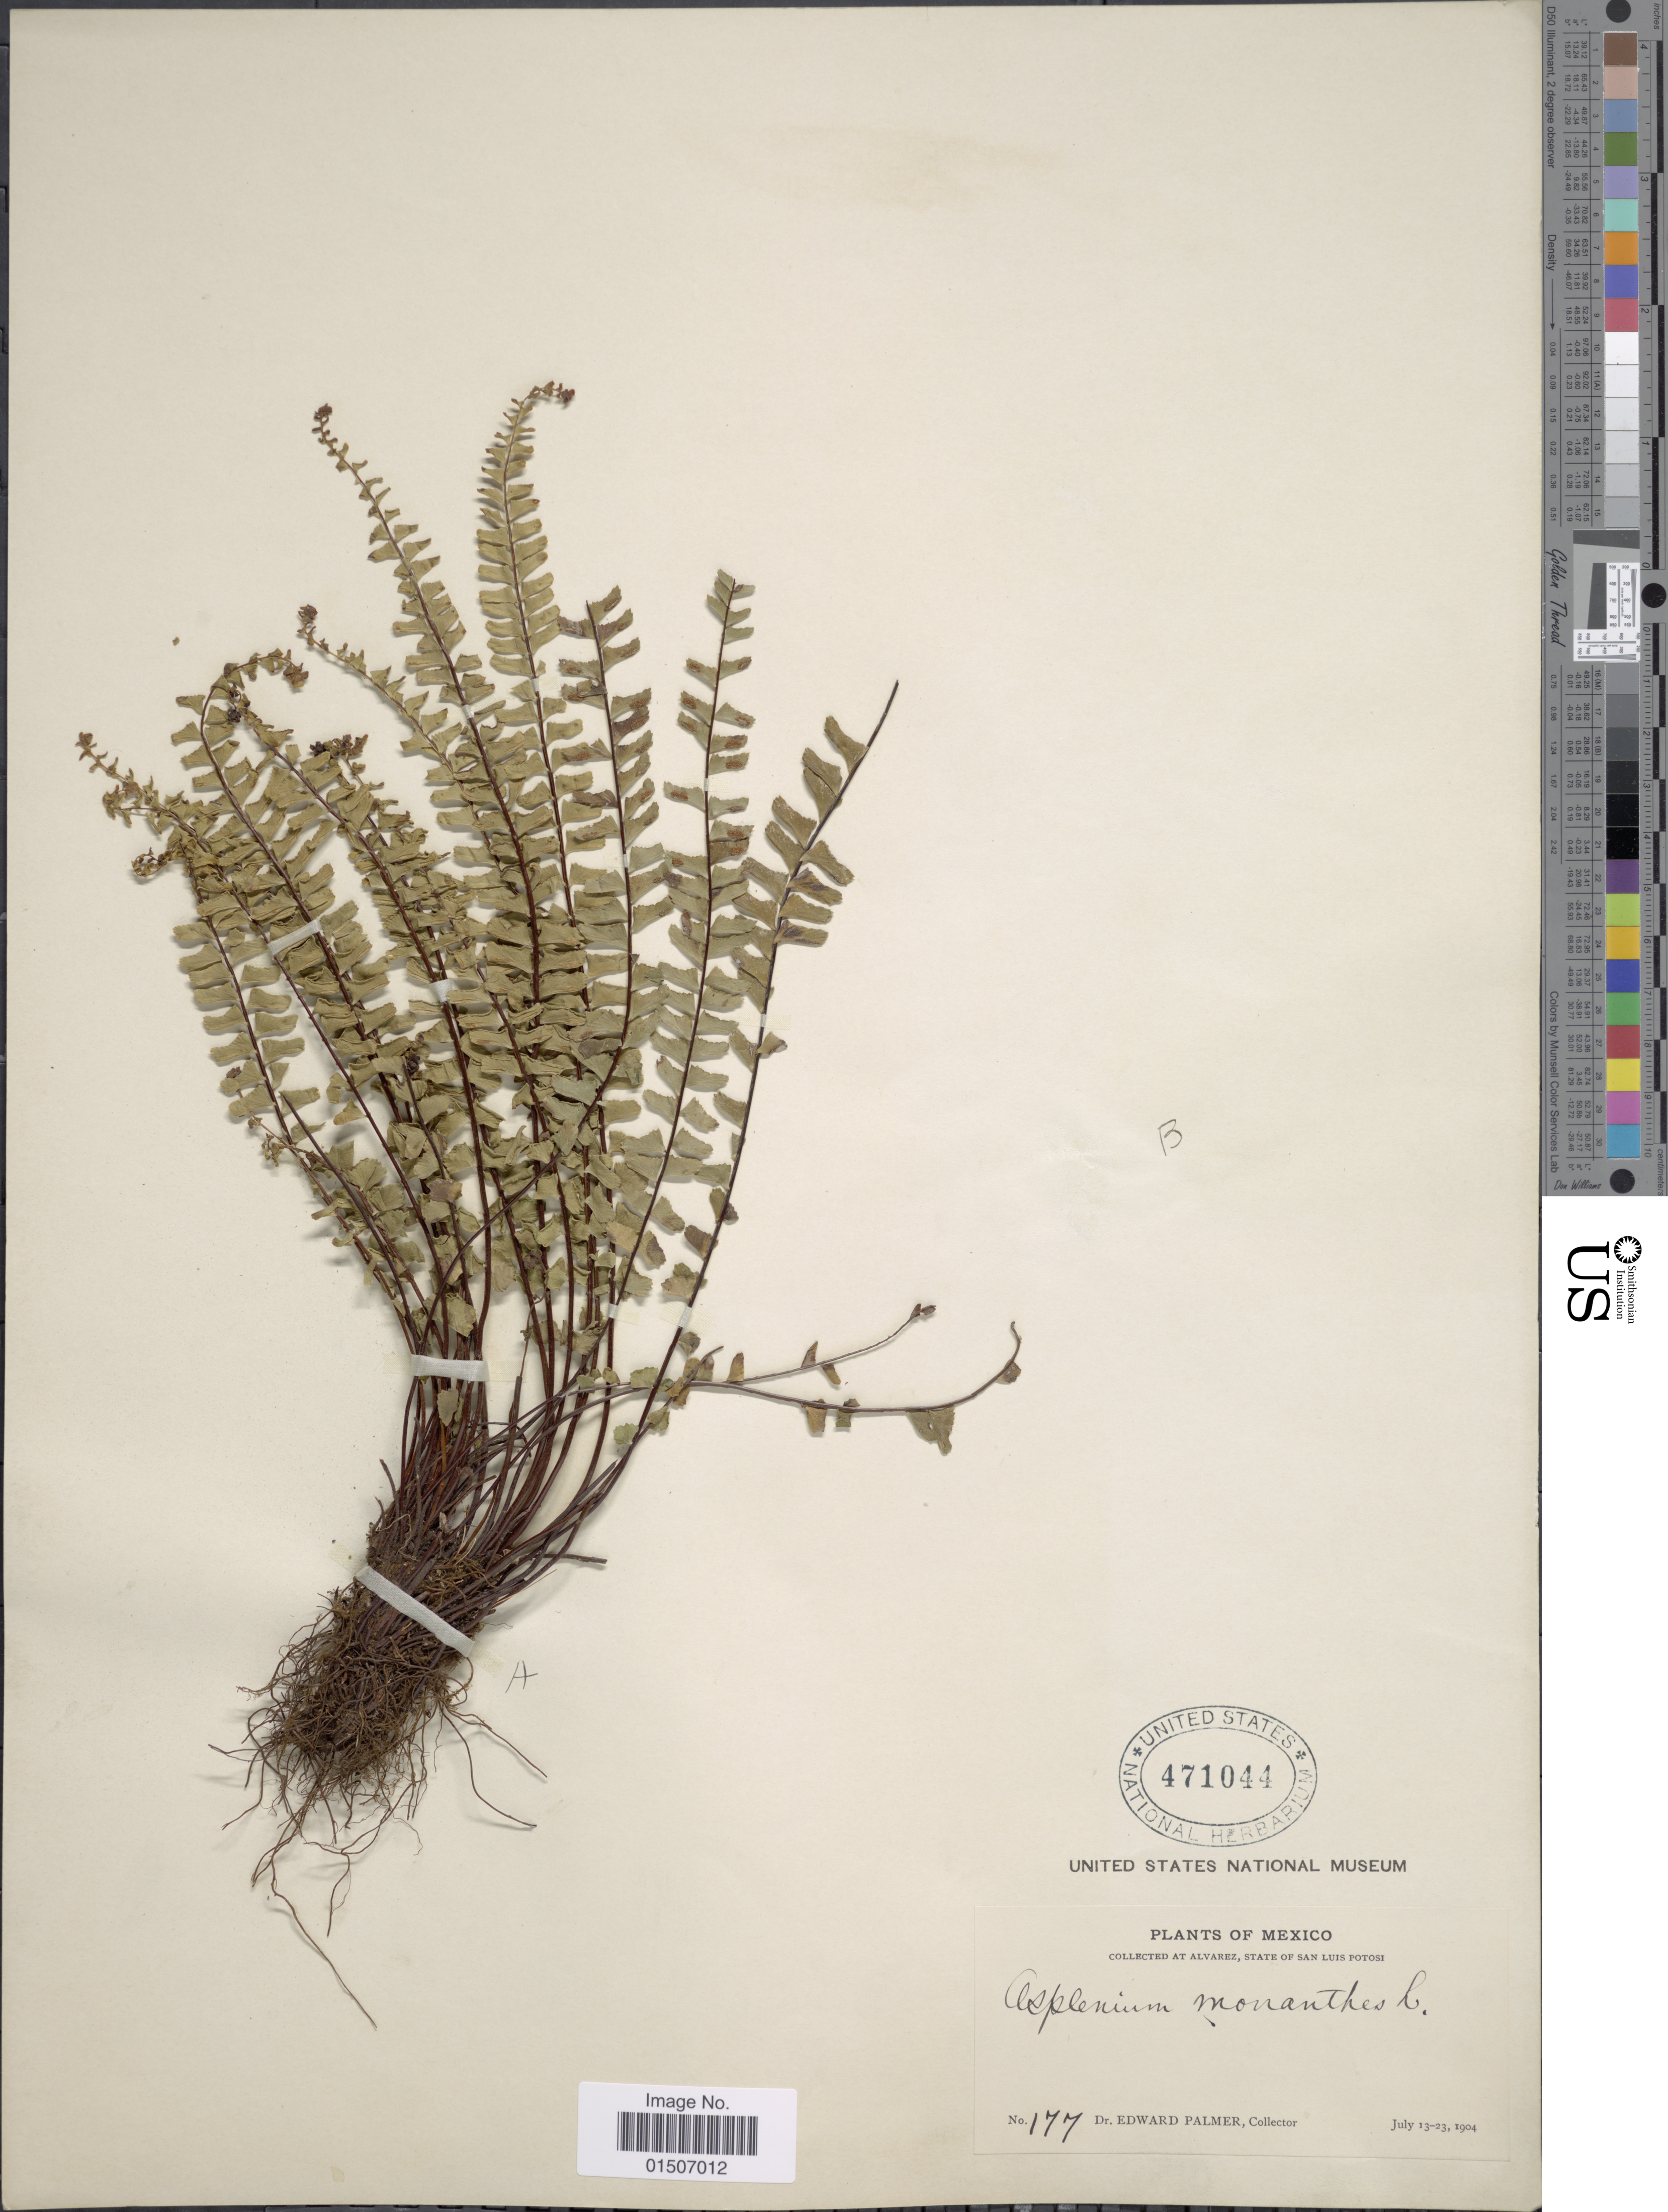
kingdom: Plantae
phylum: Tracheophyta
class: Polypodiopsida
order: Polypodiales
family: Aspleniaceae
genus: Asplenium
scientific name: Asplenium monanthes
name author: L.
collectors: E. Palmer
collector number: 177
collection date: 1904-07-13/1904-07-23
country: Mexico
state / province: San Luis Potosí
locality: At Alvarez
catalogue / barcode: US 471044